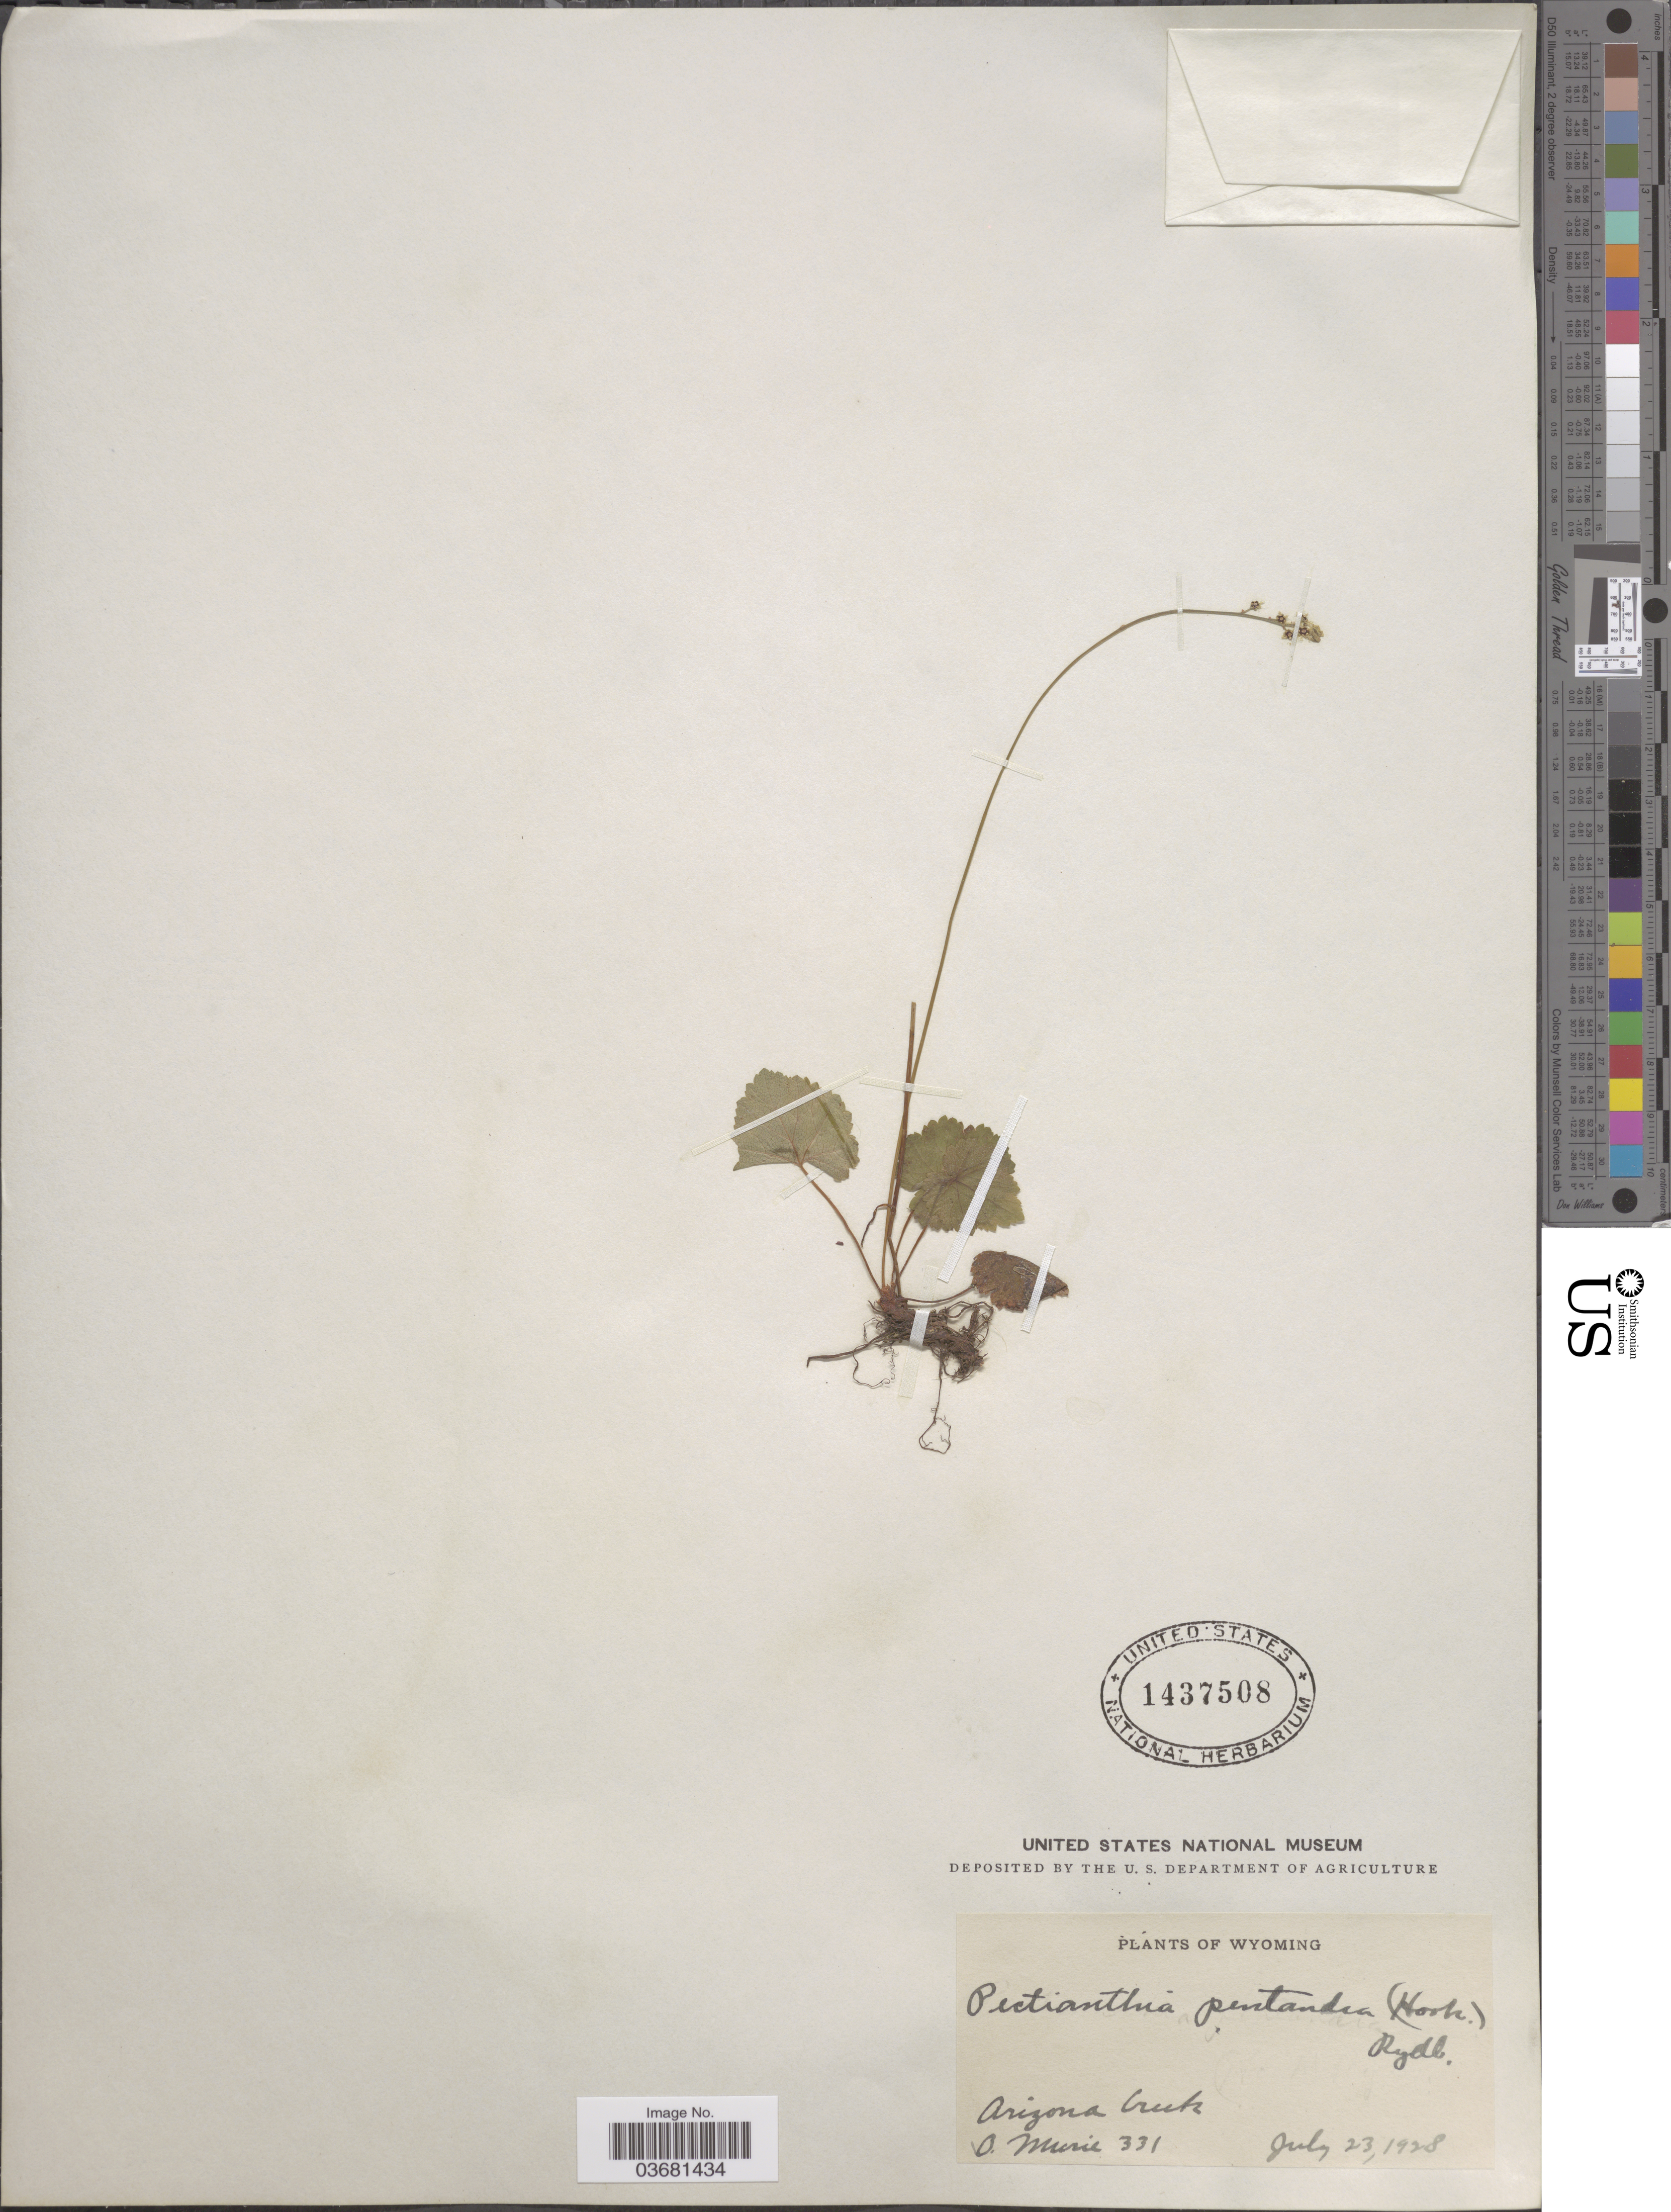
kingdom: Plantae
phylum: Tracheophyta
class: Magnoliopsida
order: Saxifragales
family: Saxifragaceae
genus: Mitella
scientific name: Mitella pentandra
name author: Hook.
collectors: O. Murie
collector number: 331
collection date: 1928-07-23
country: United States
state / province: Wyoming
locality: Arizona Creek.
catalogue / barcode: US 1437508